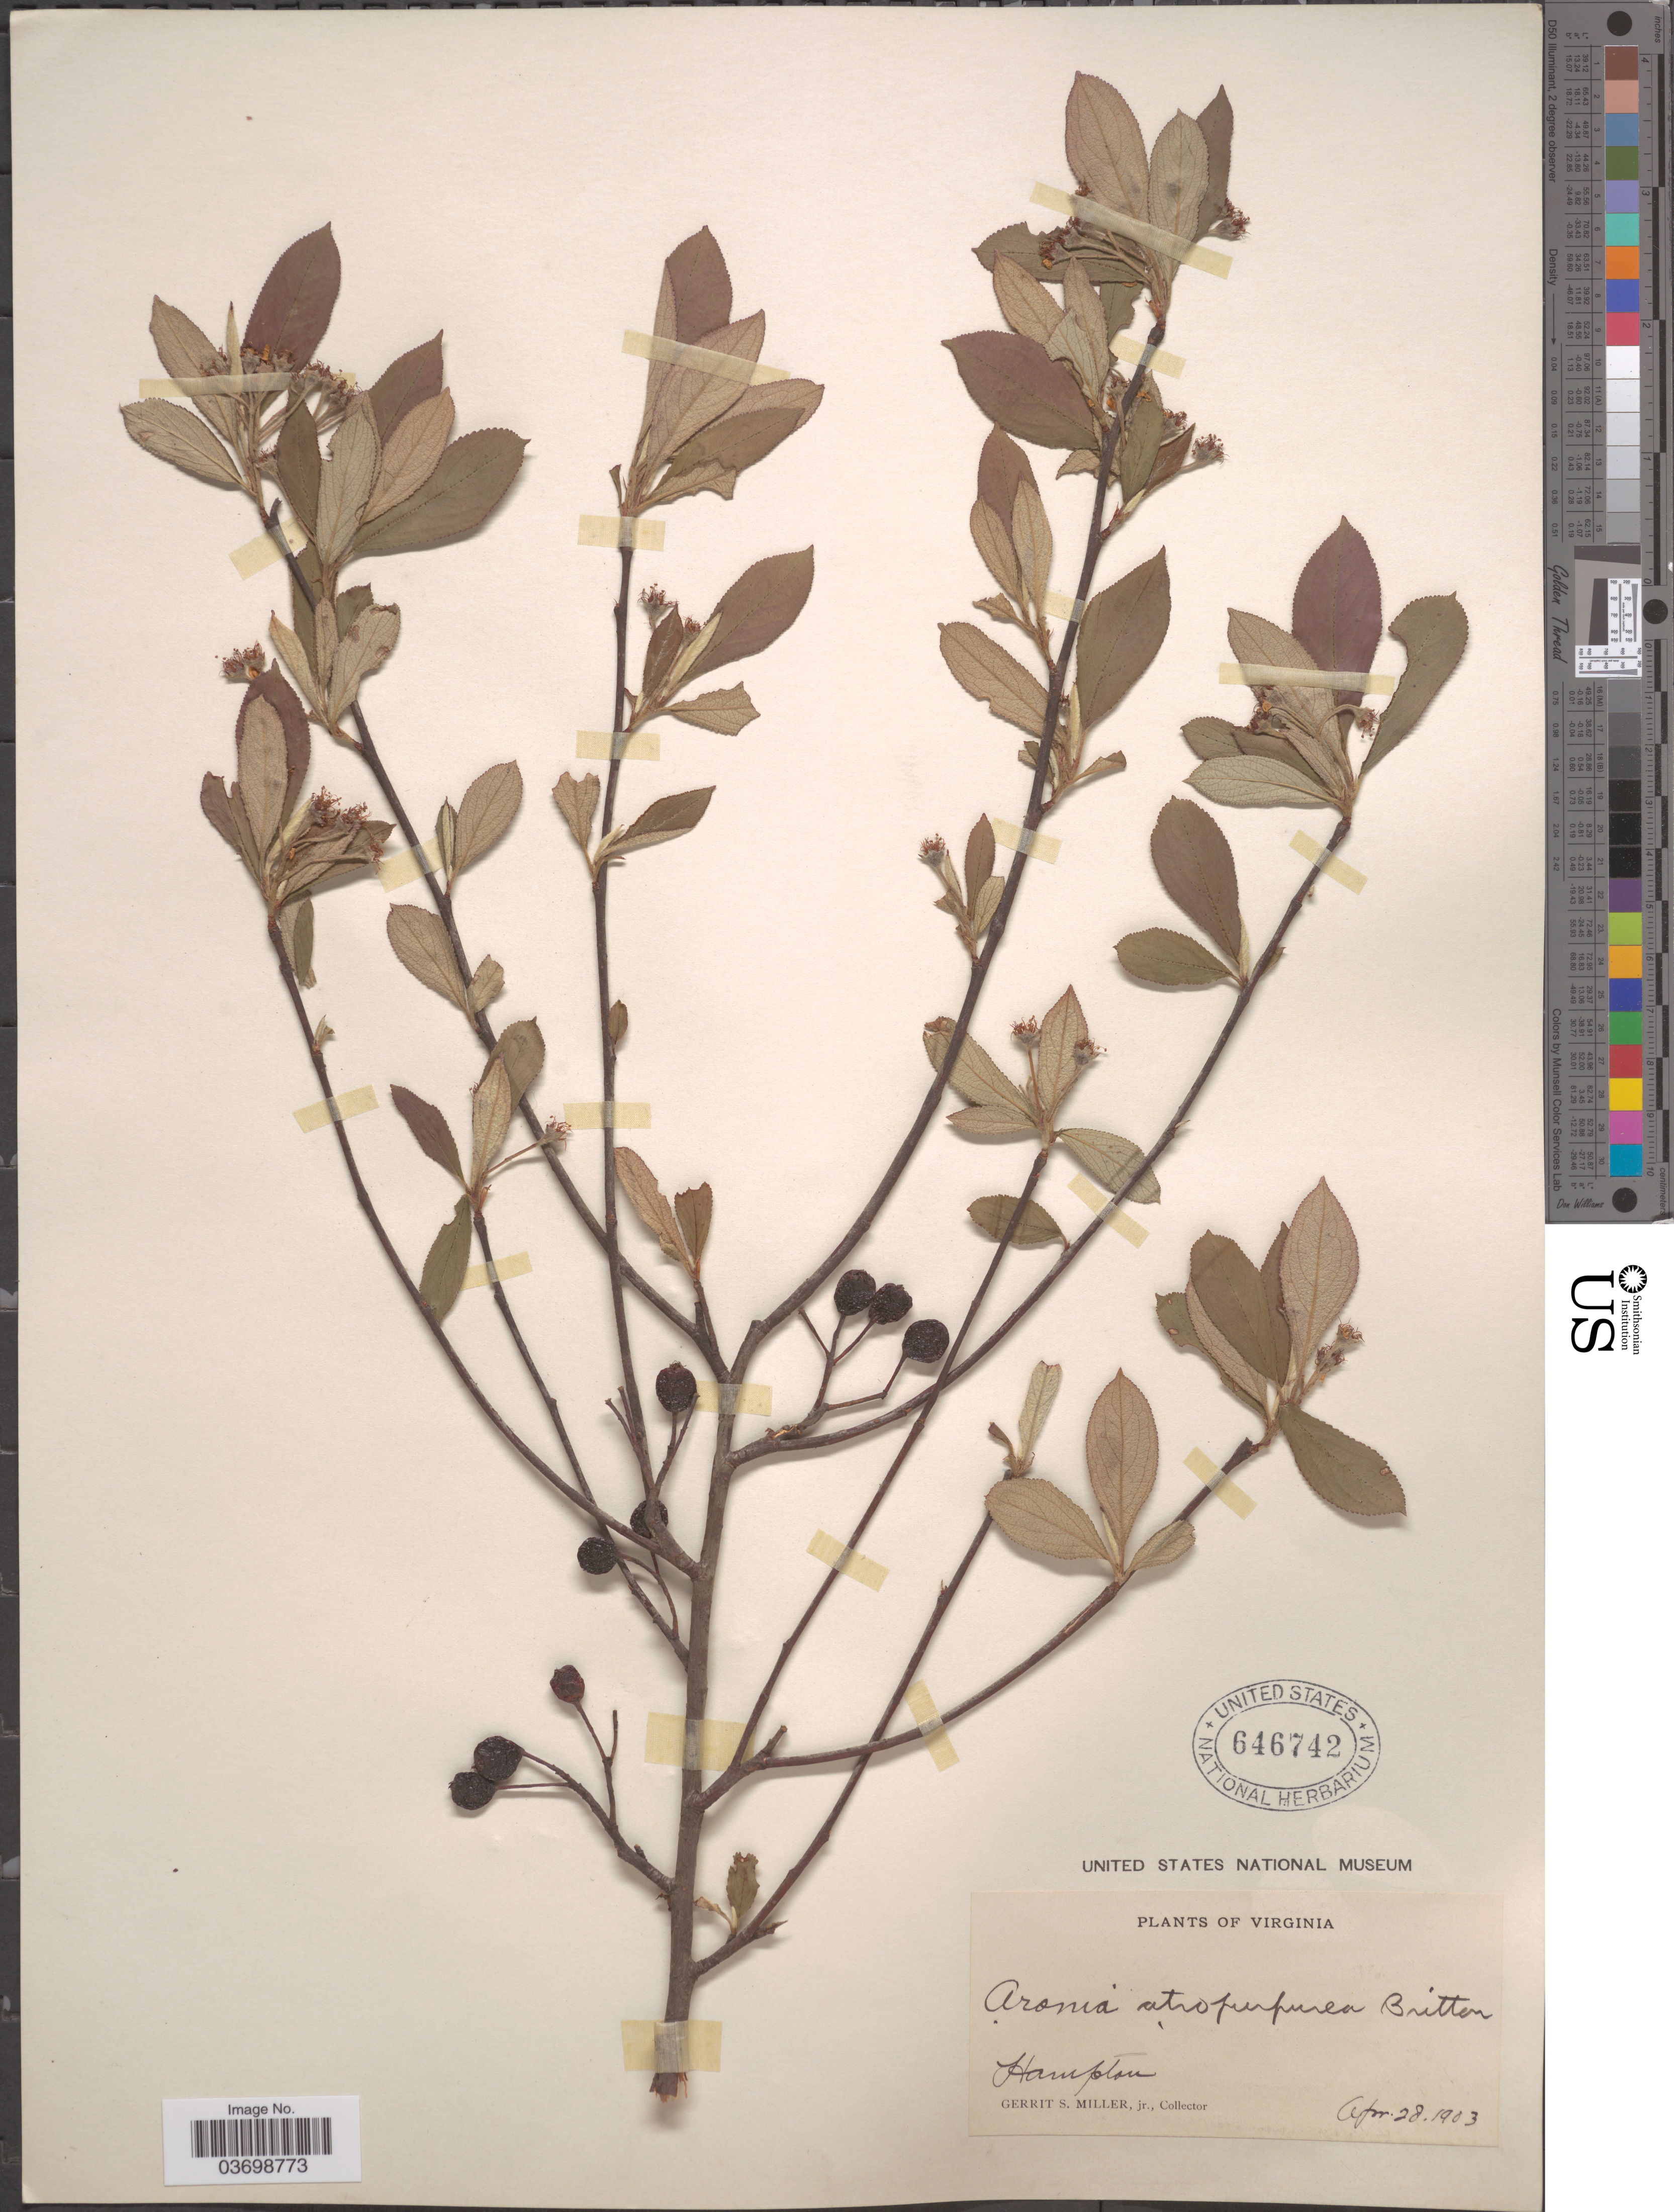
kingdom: Plantae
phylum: Tracheophyta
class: Magnoliopsida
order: Rosales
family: Rosaceae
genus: Aronia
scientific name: Aronia arbutifolia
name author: (L.) Pers.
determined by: Strong, M. T., (US), Smithsonian Institution - National Museum of Natural History (UNITED STATES)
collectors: G. S. Miller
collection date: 1903-04-28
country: United States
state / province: Virginia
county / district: City of Hampton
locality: Hampton.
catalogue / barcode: US 646742